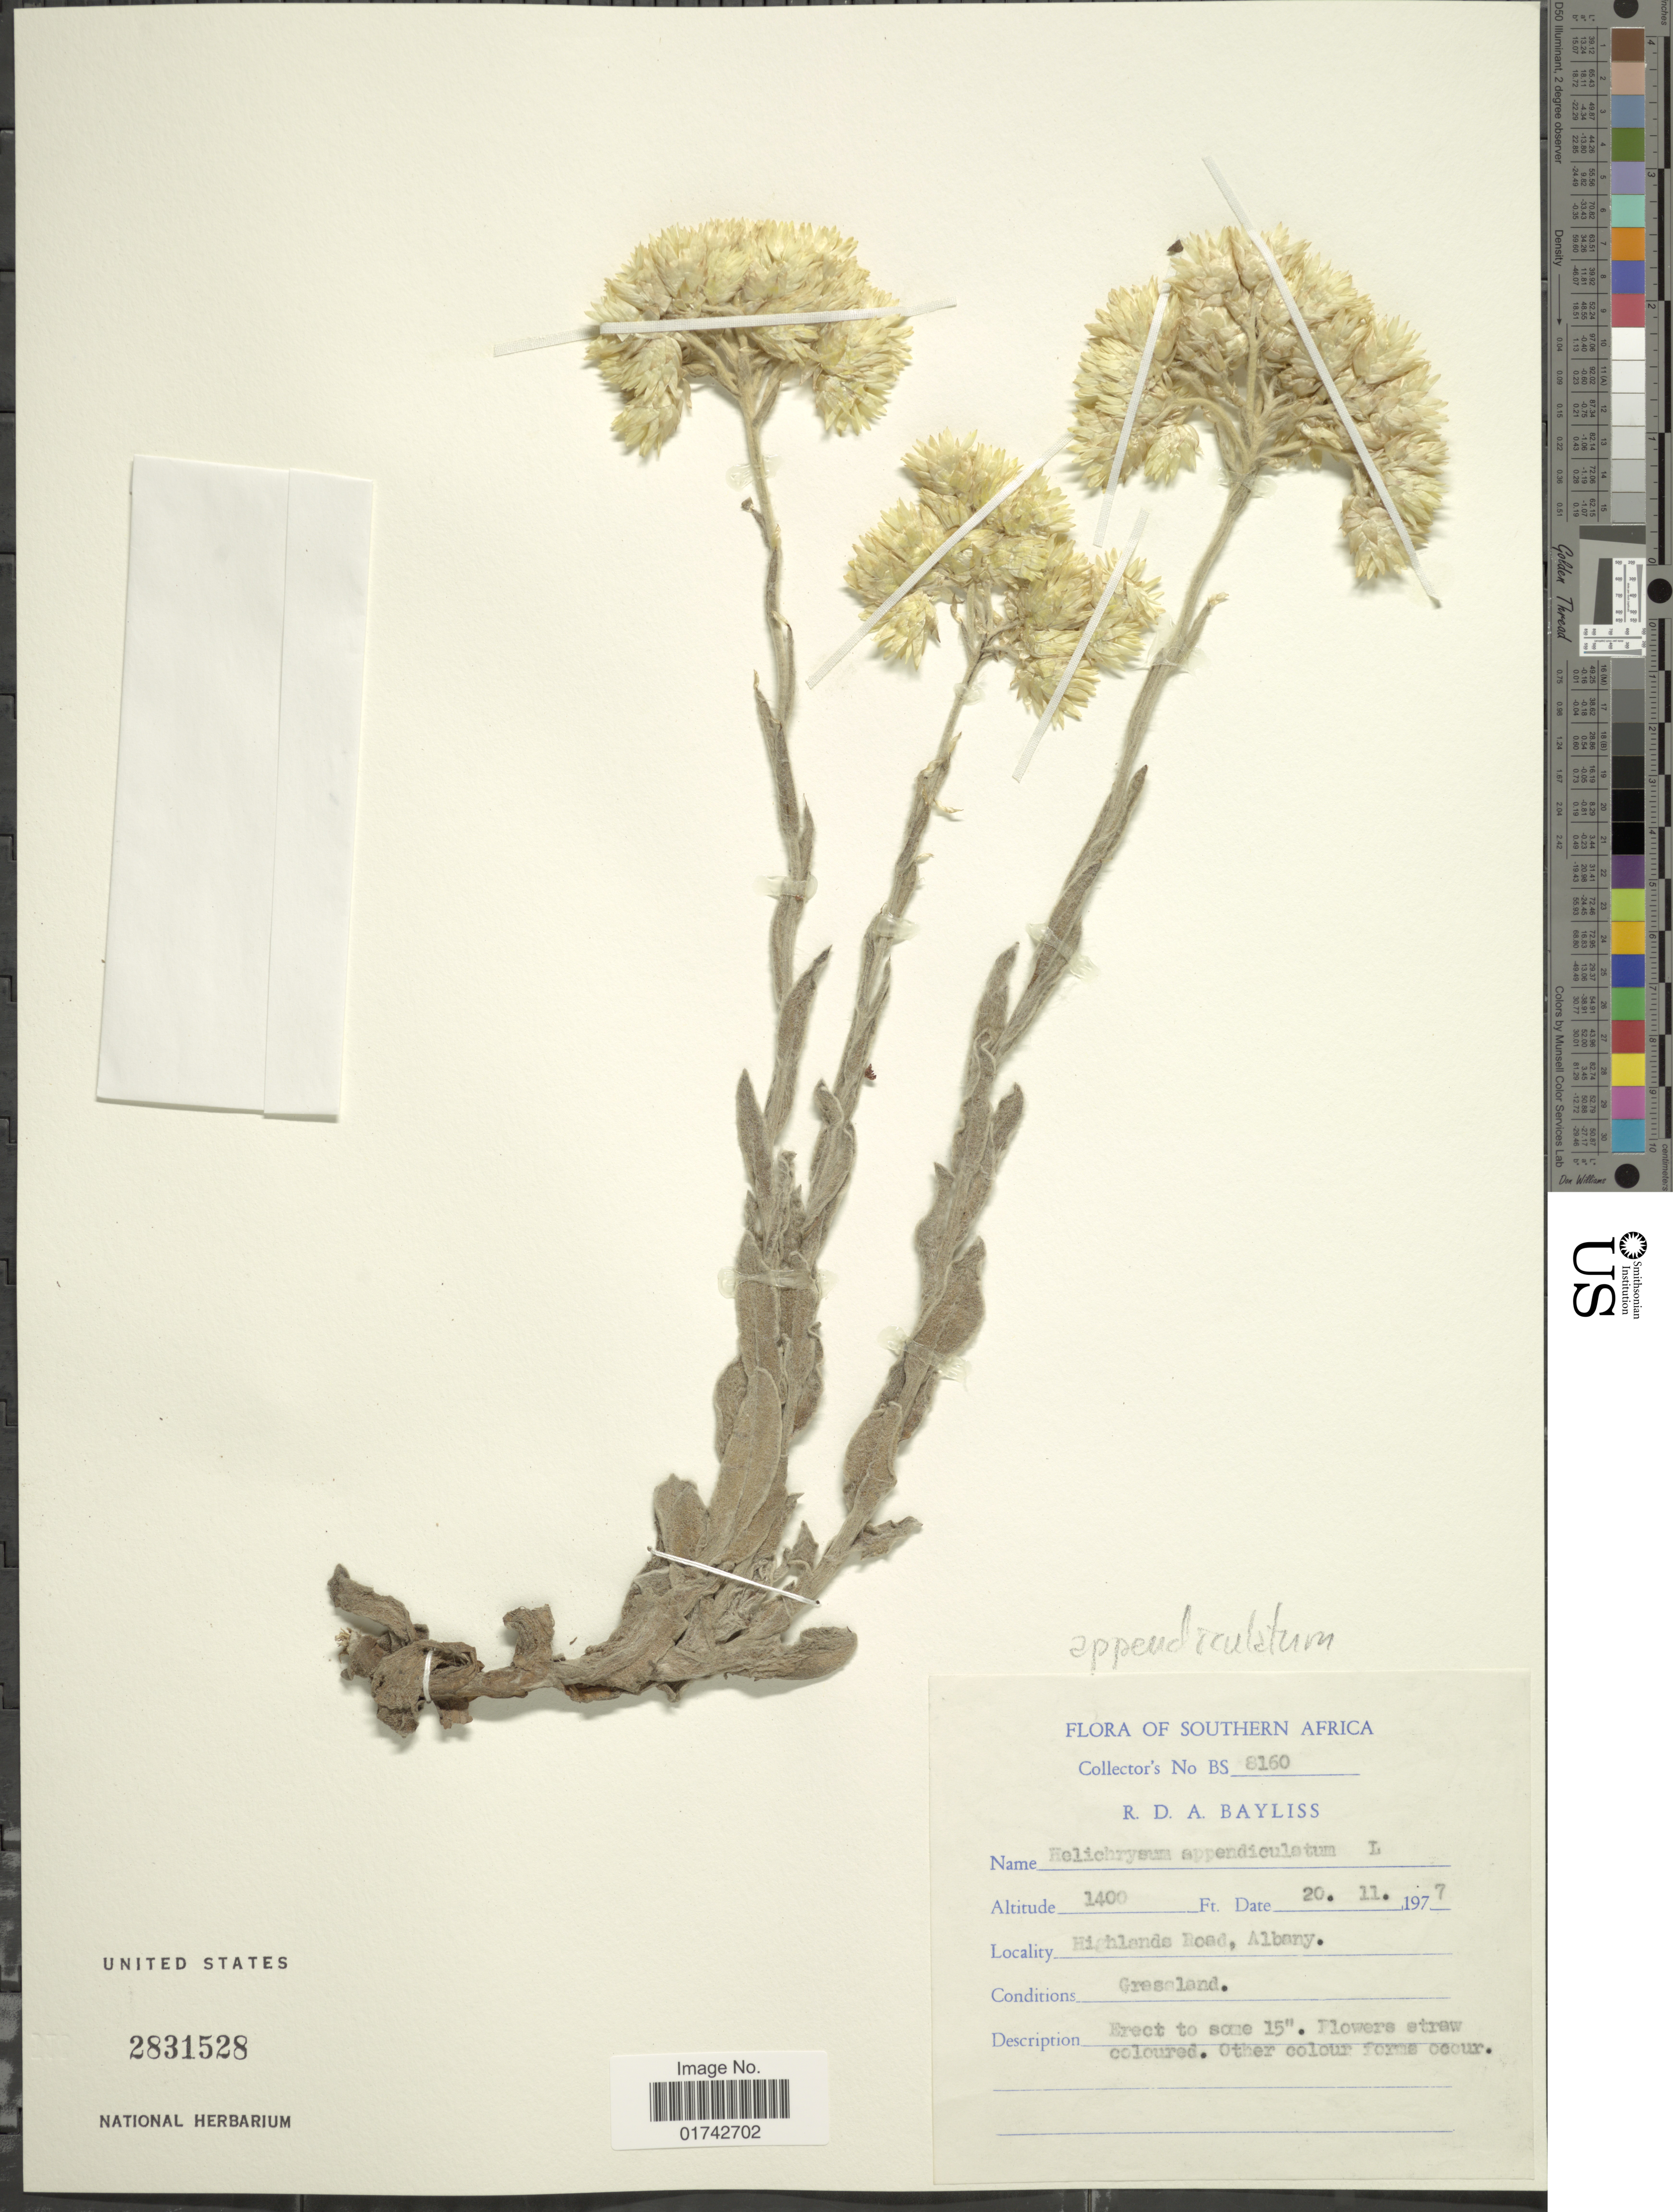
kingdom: Plantae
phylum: Tracheophyta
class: Magnoliopsida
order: Asterales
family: Asteraceae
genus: Helichrysum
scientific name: Helichrysum appendiculatum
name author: (L. f.) Less.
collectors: R. Bayliss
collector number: BS 8160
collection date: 1977-11-20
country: South Africa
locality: Southern Africa. Highlands Road, Albany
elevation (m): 427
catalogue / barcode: US 2831528